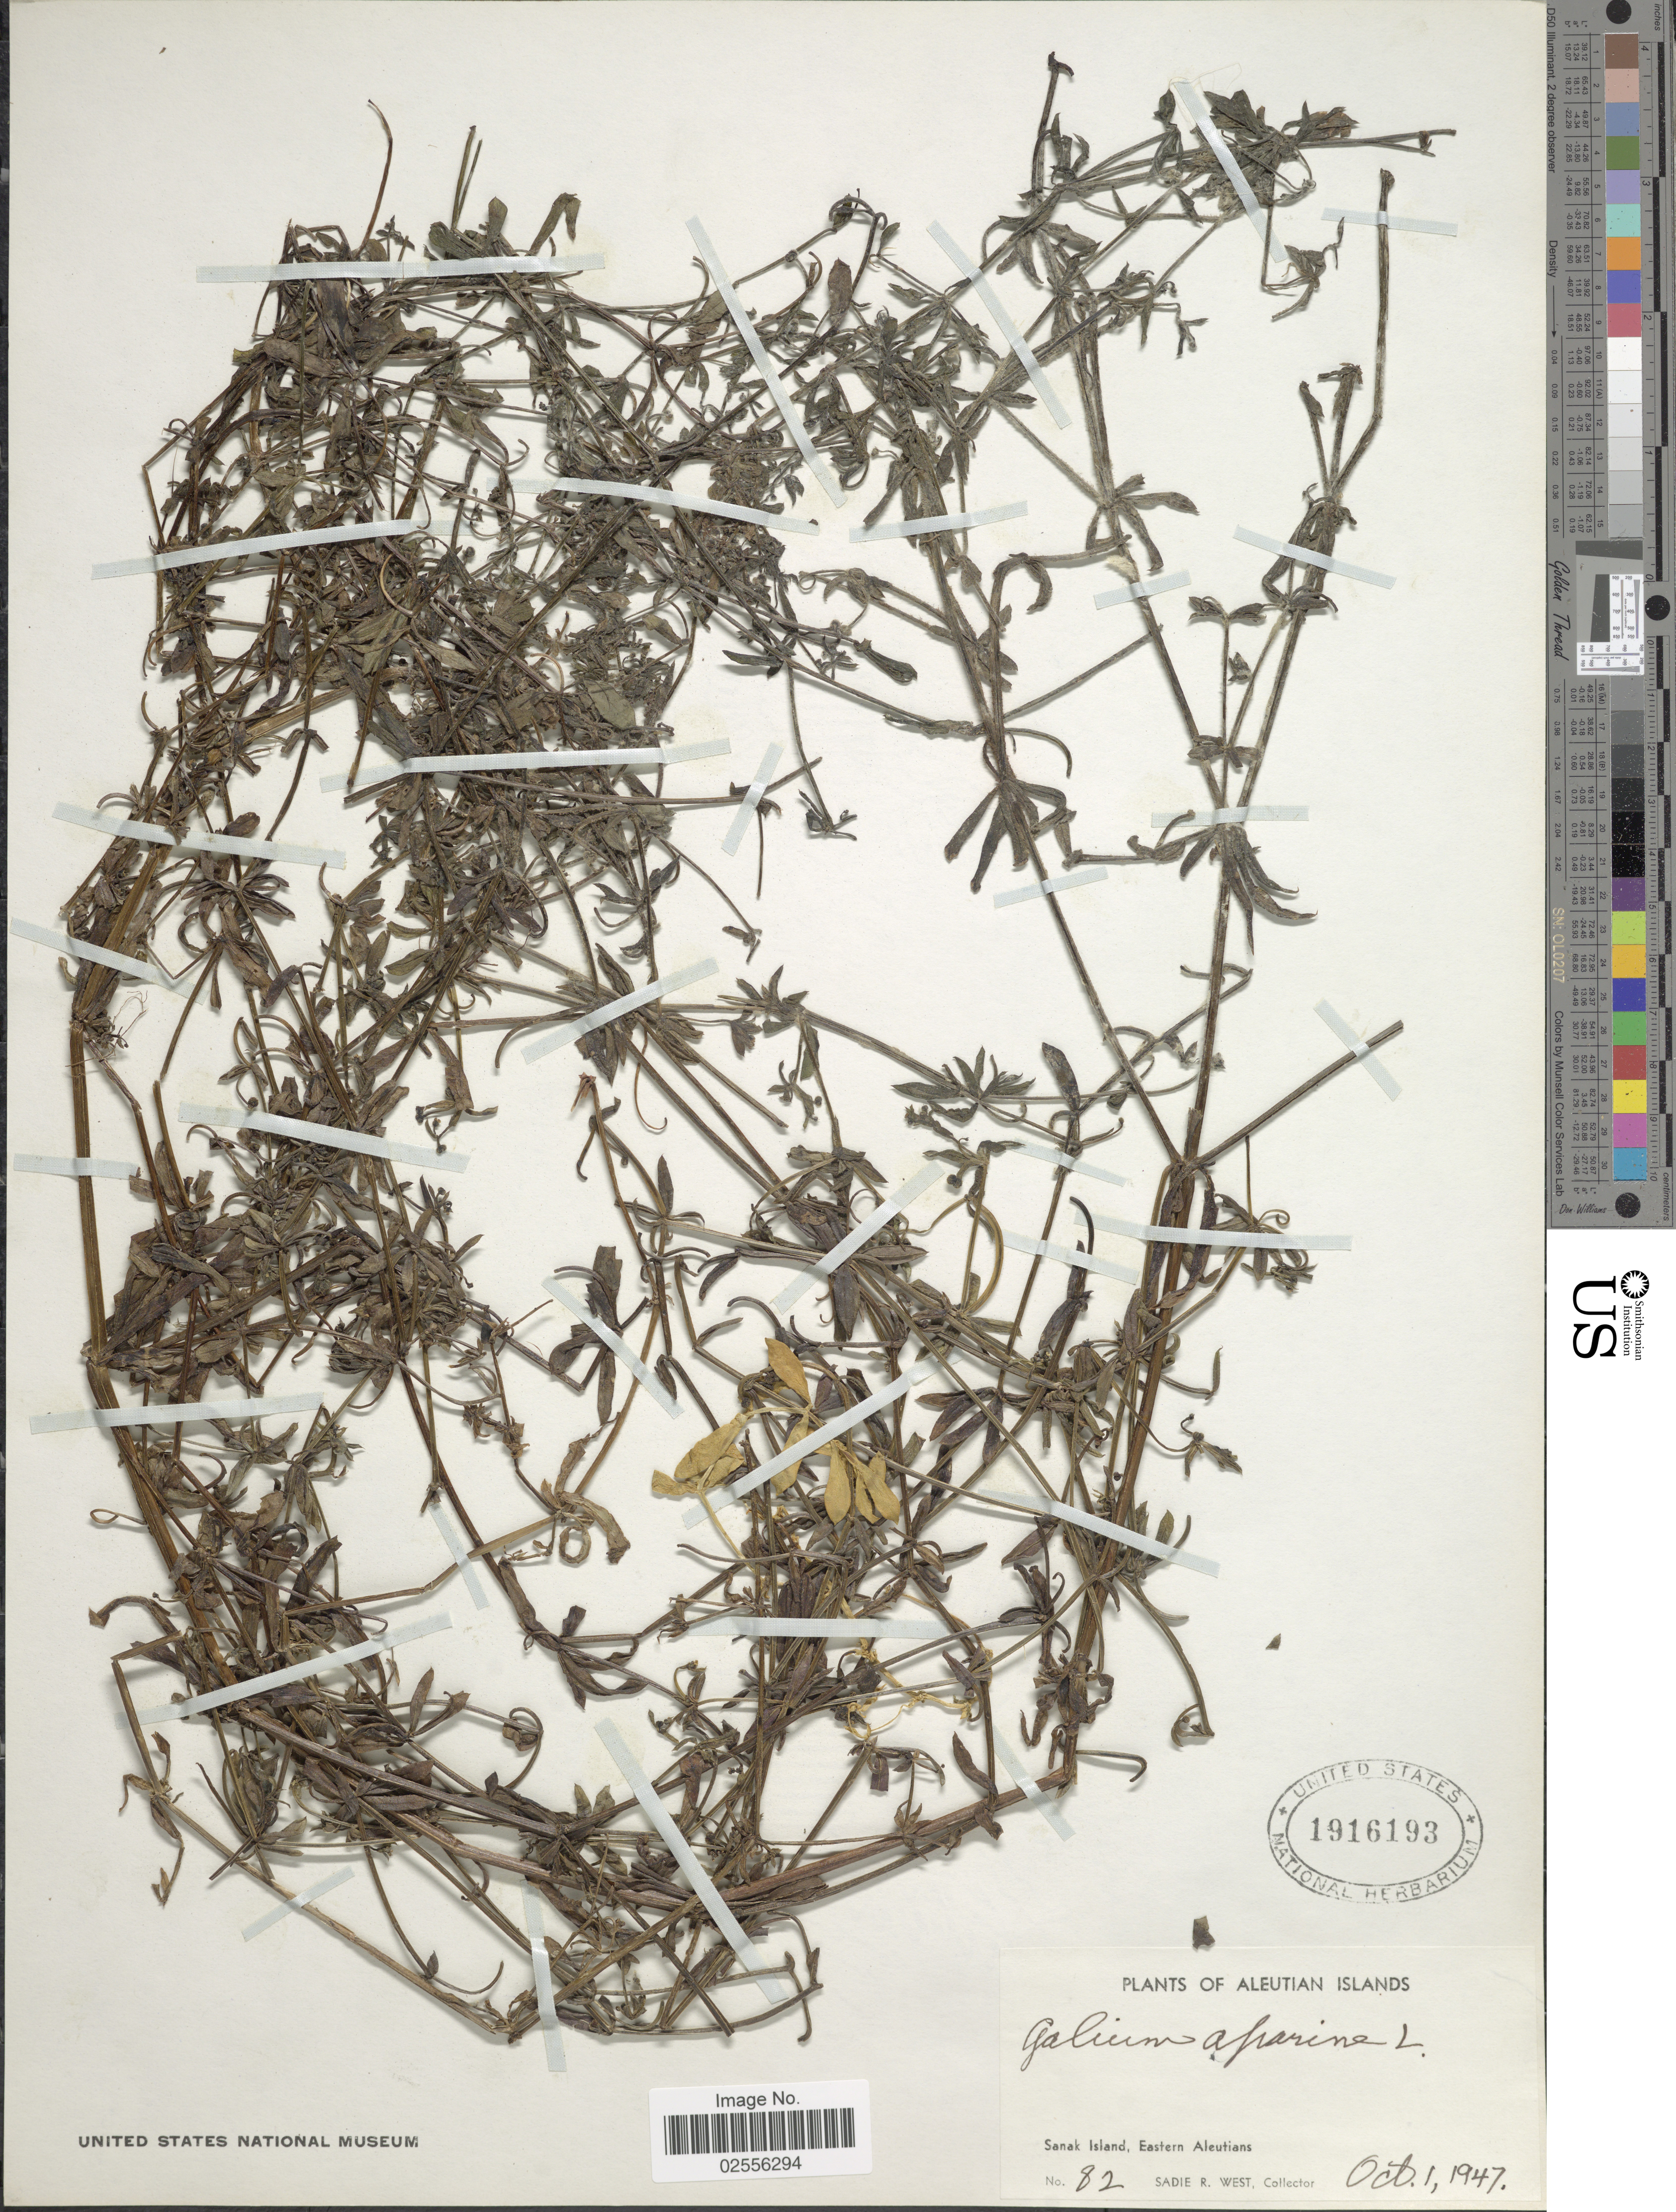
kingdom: Plantae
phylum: Tracheophyta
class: Magnoliopsida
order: Gentianales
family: Rubiaceae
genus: Galium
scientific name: Galium aparine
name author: L.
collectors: S. R. West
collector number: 82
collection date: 1947-10-01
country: United States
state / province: Alaska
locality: Aleutian Islands. Sanak Island, Eastern Aleutians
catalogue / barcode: US 1916193